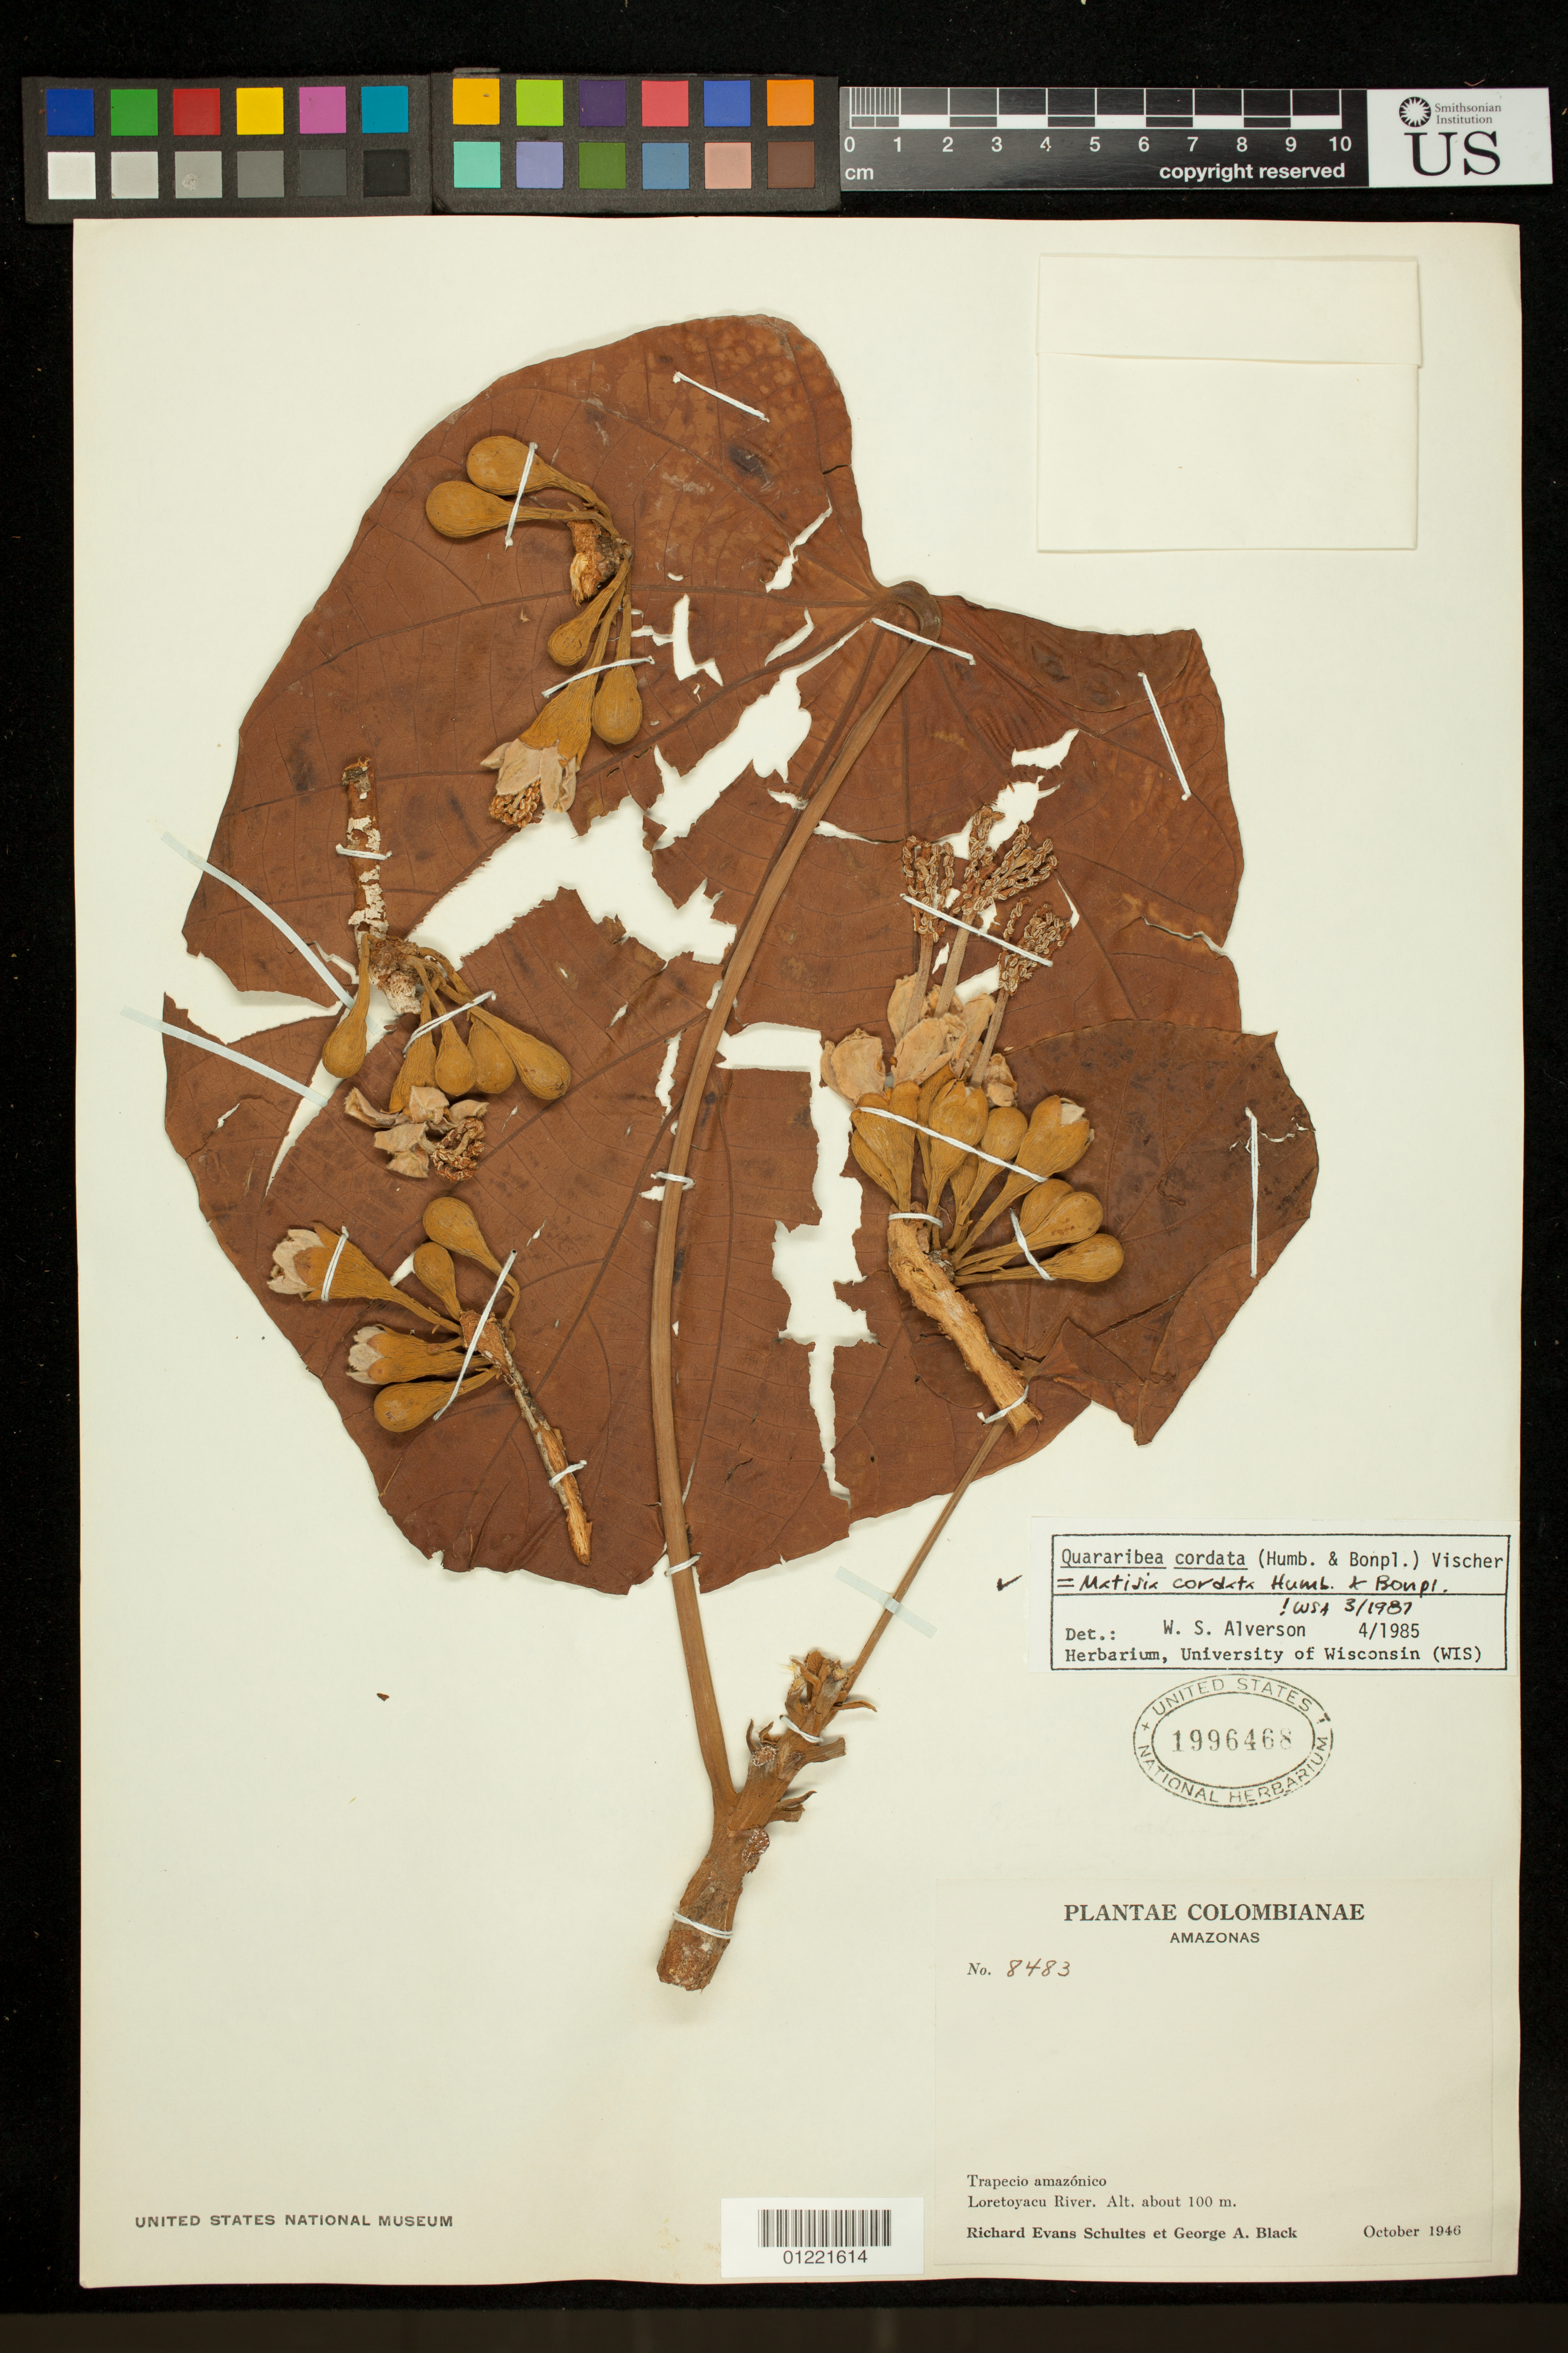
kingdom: Plantae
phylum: Tracheophyta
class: Magnoliopsida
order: Malvales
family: Malvaceae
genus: Matisia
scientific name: Matisia cordata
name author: Humb. & Bonpl.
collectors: R. E. Schultes & G. A. Black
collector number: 8483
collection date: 1946-10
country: Colombia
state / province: Amazônas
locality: Trapecio amazonico, Loretoyacu River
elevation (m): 100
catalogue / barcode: US 1996468